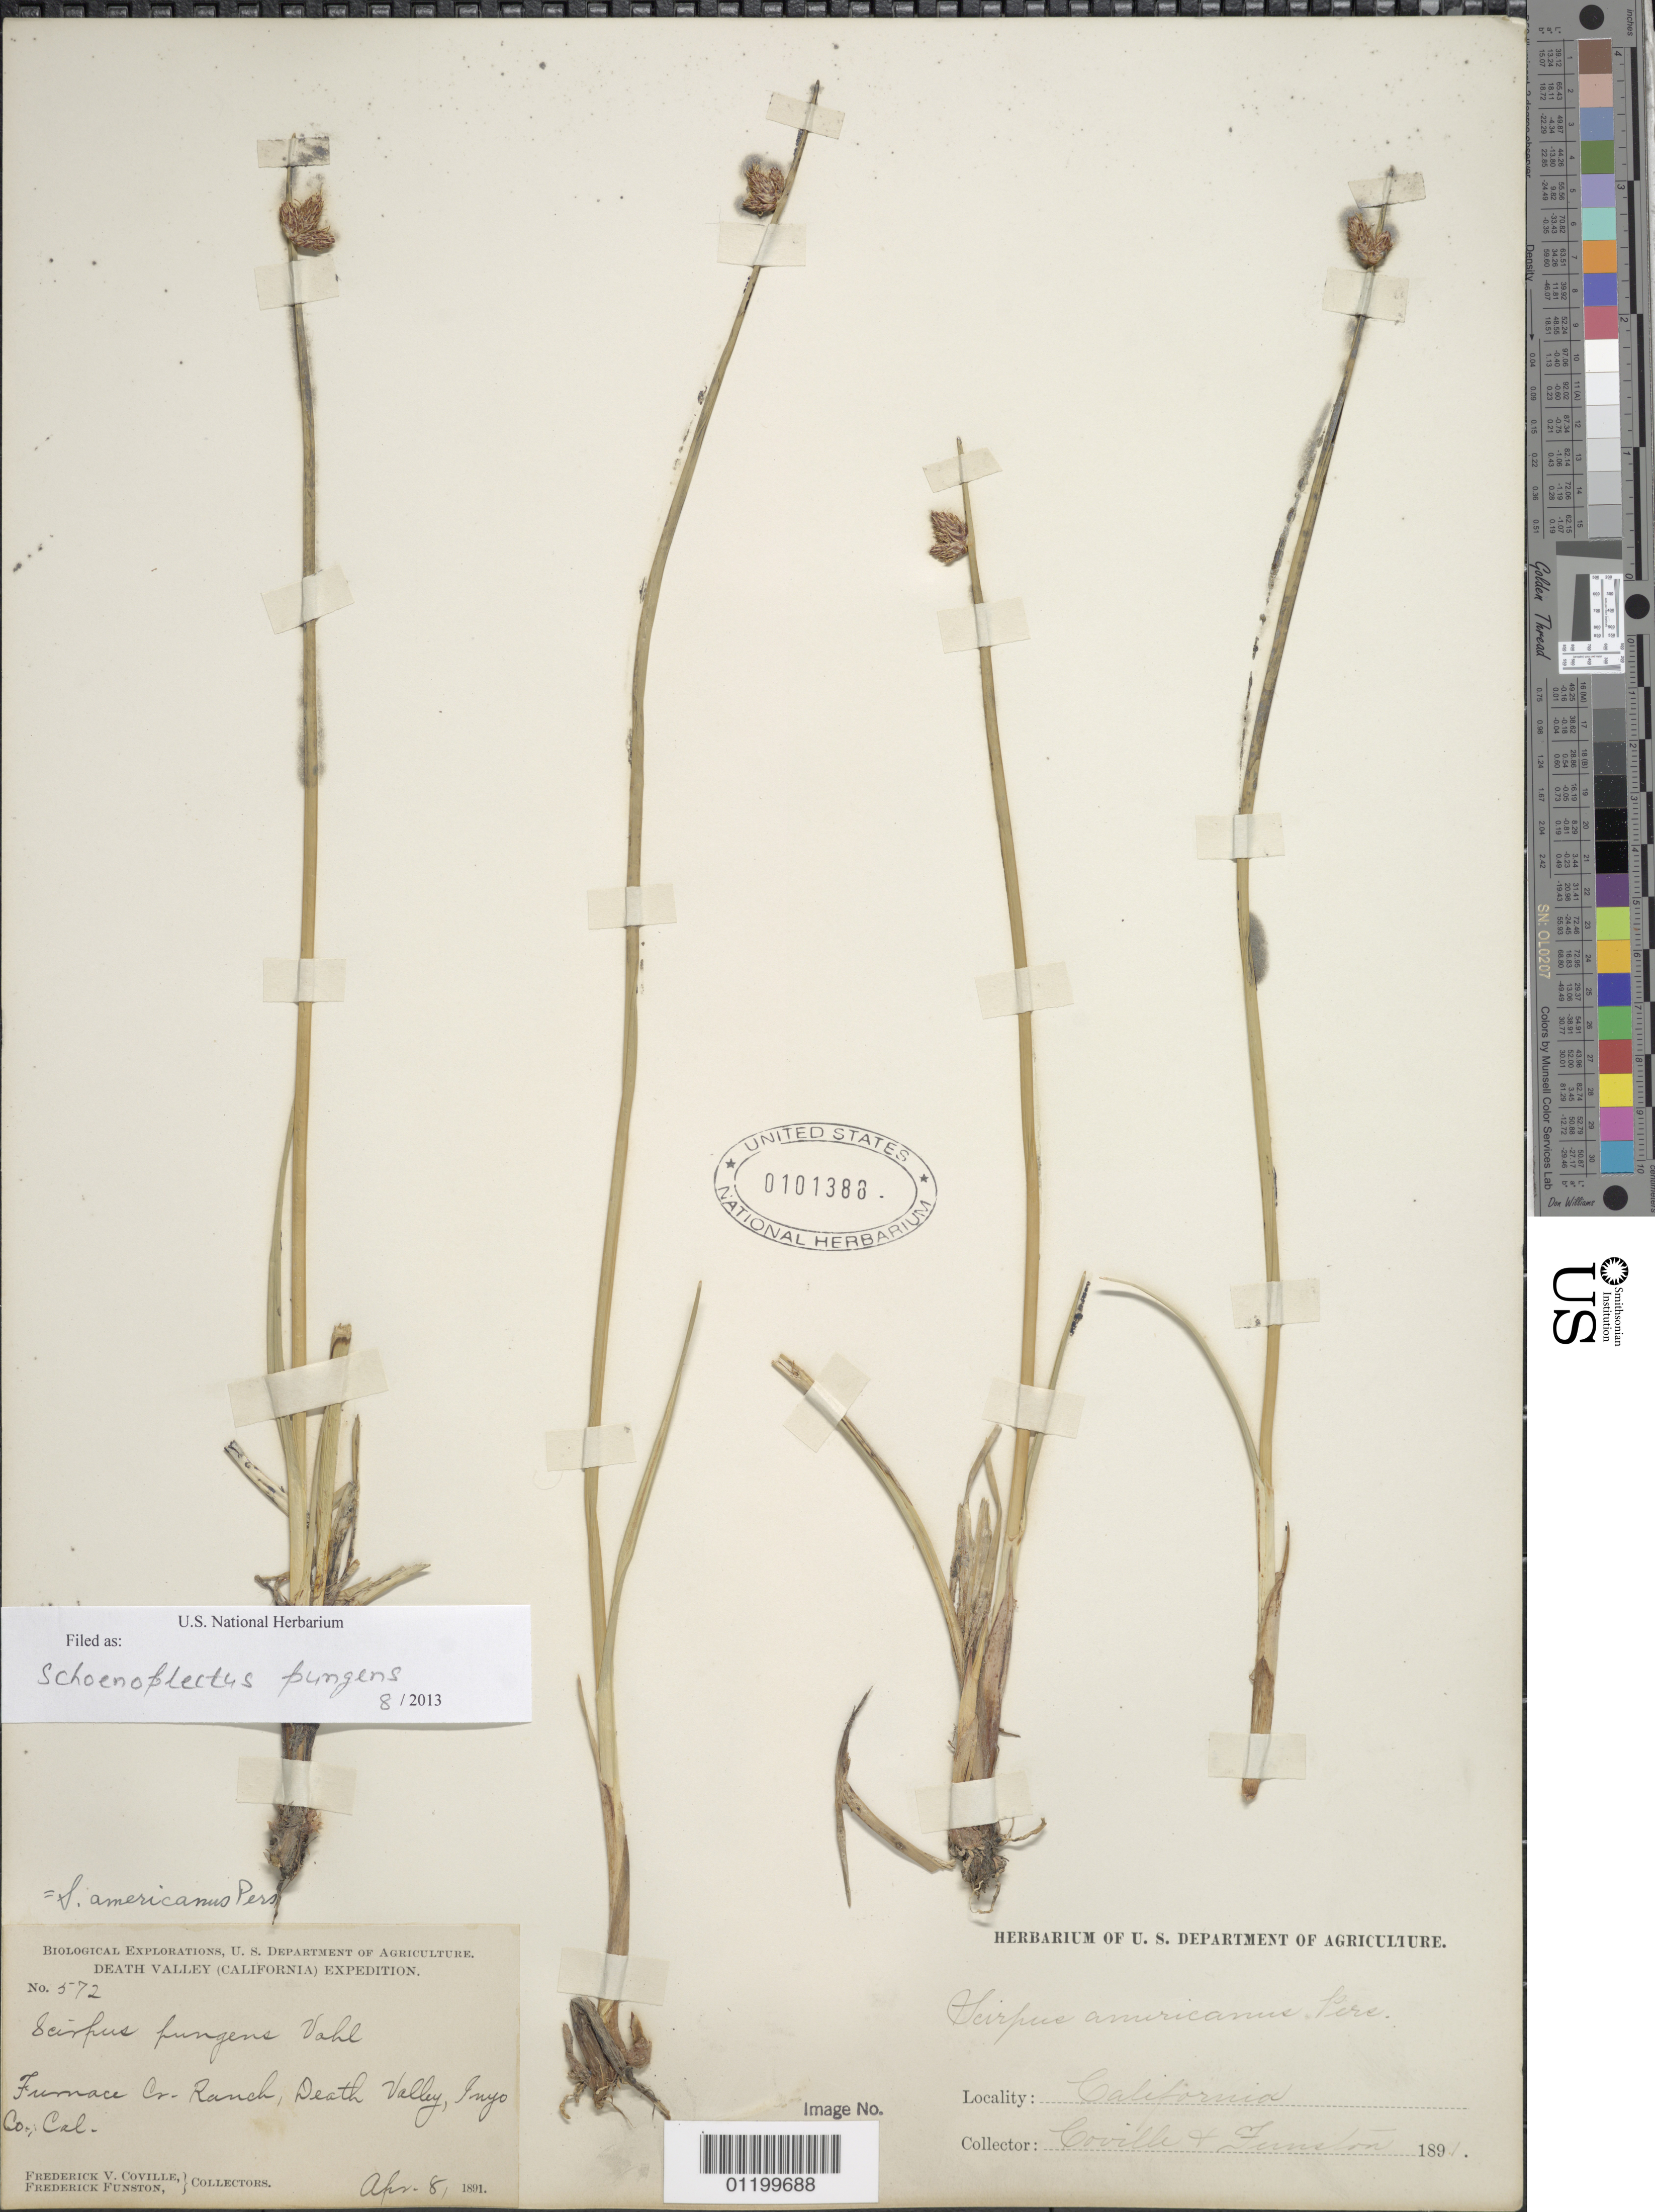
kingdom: Plantae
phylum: Tracheophyta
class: Liliopsida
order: Poales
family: Cyperaceae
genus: Schoenoplectus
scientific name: Schoenoplectus pungens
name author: (Vahl) Palla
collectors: F. V. Coville & F. Funston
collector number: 572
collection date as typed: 8 Apr 1891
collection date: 1891-04-08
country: United States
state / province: California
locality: Funeral Creek Ranch, Death Valley.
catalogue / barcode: US 101388